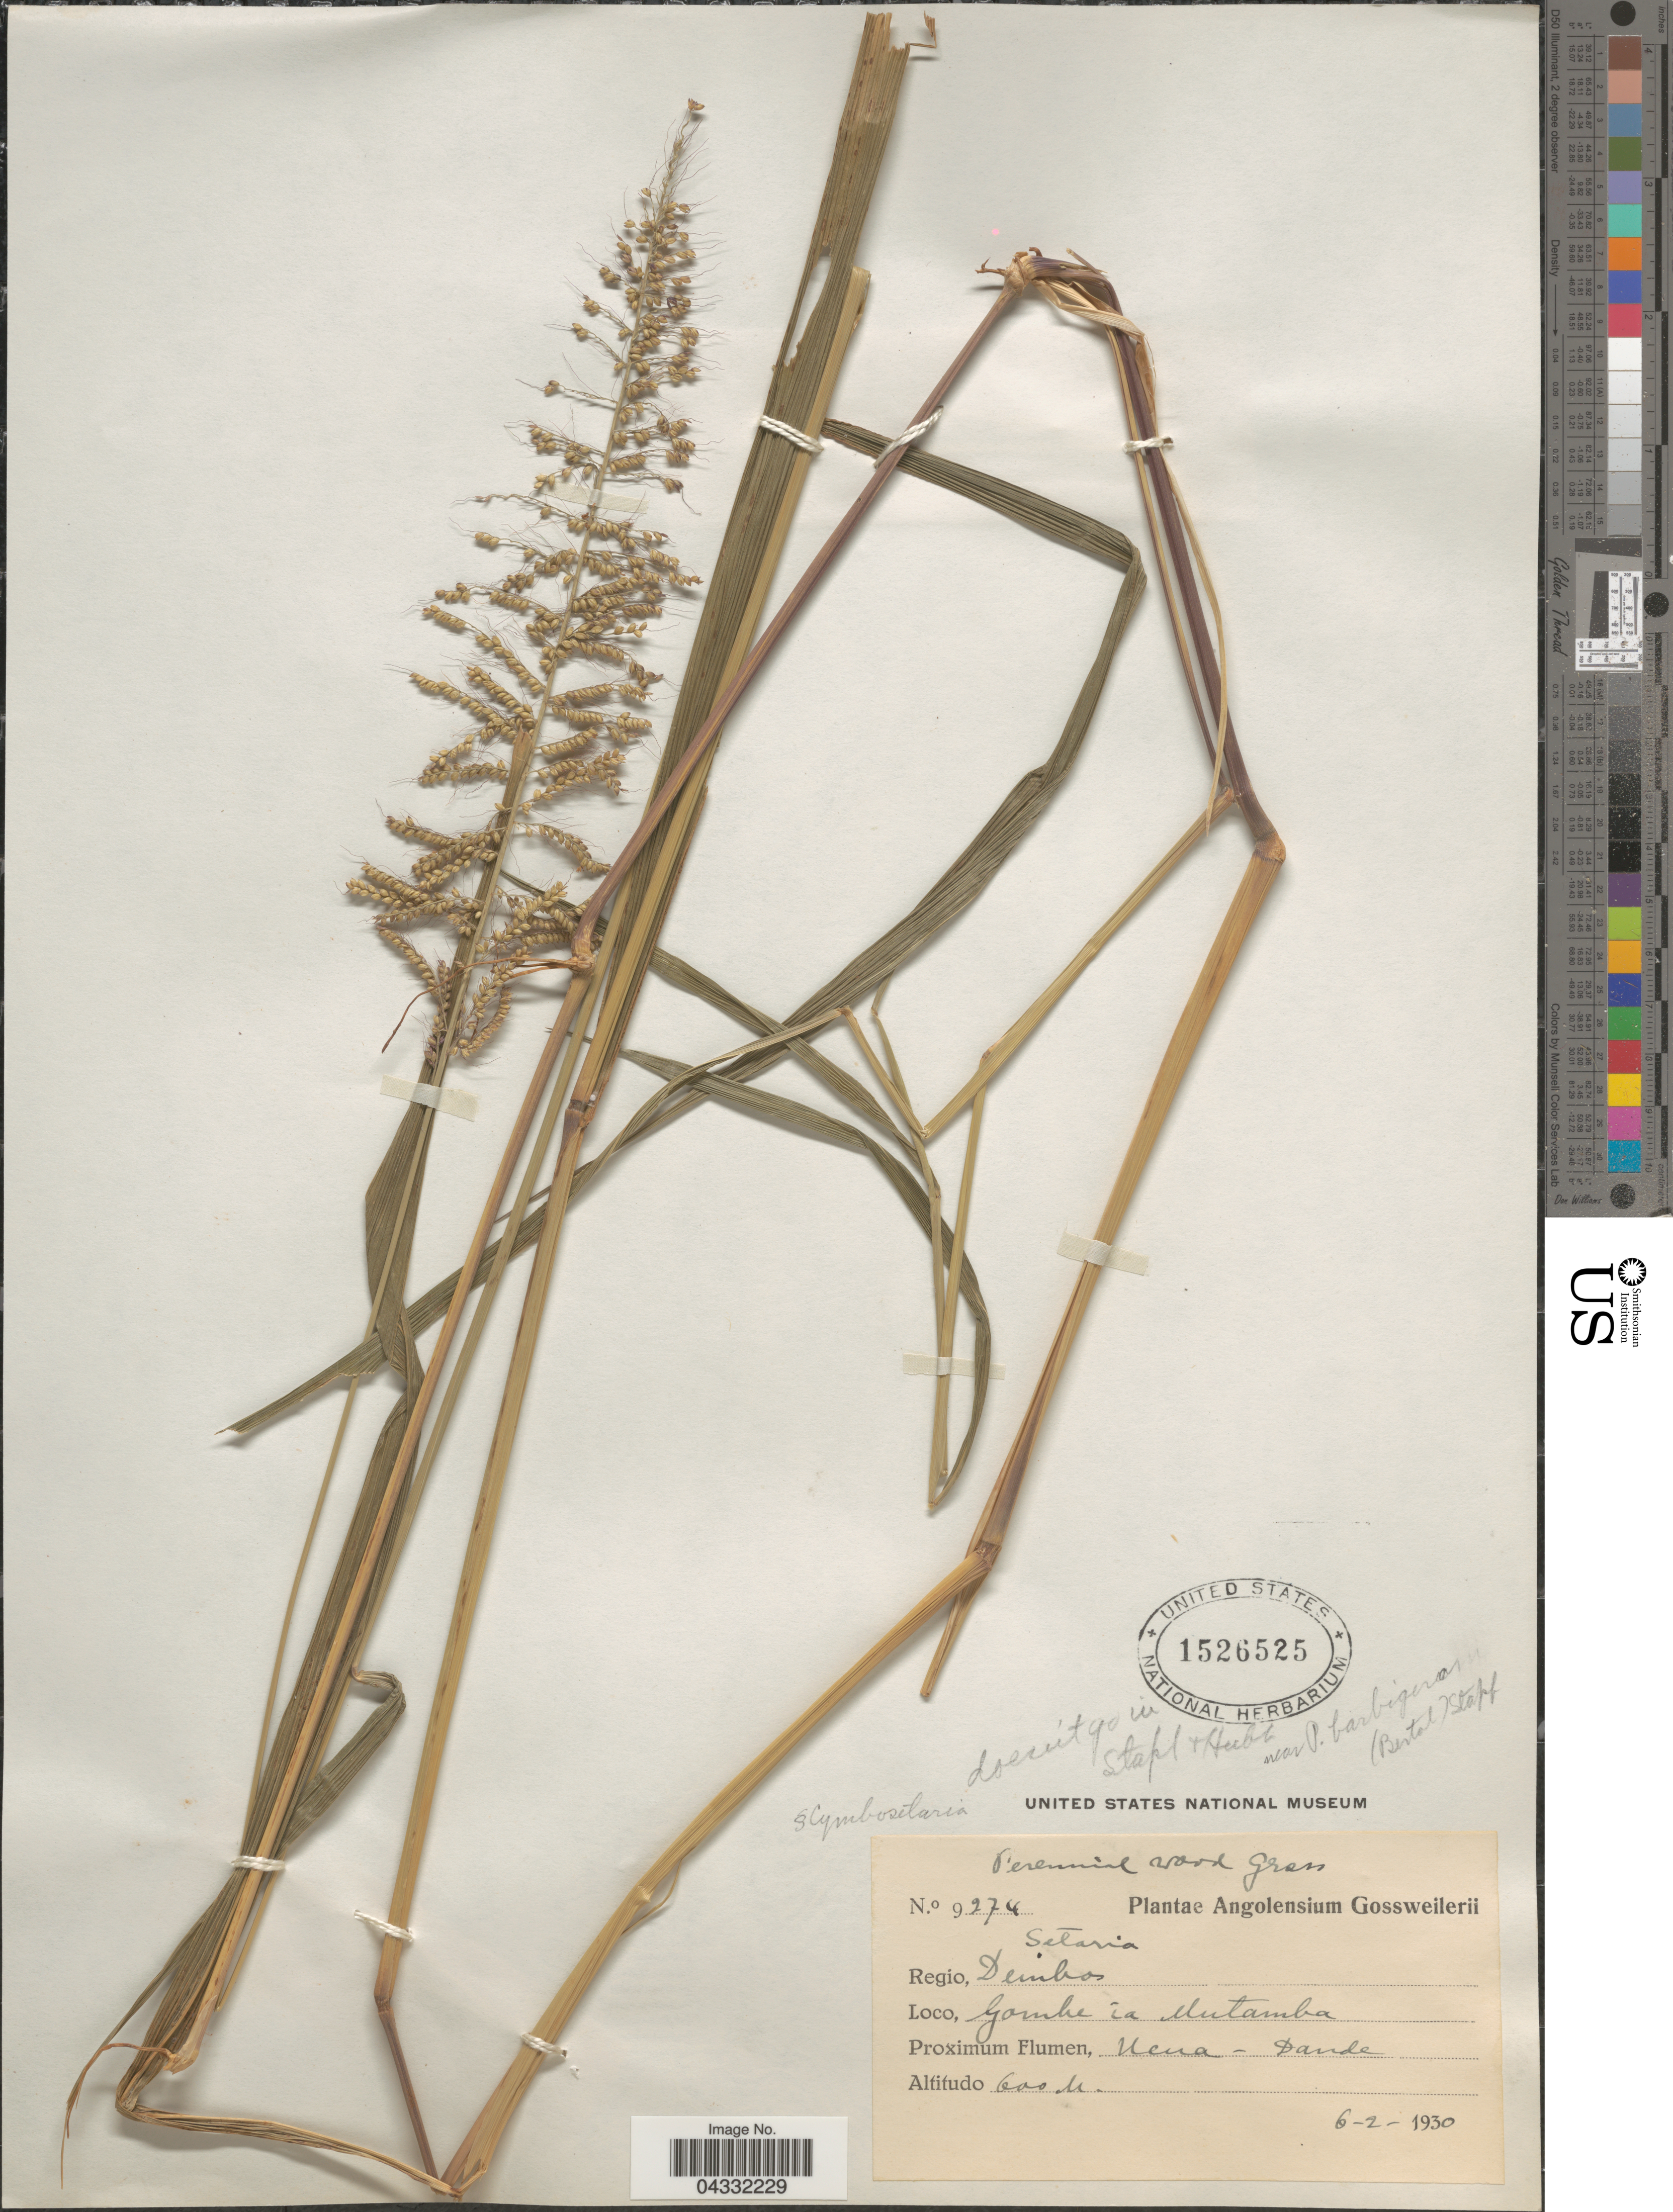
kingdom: Plantae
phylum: Tracheophyta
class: Liliopsida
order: Poales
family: Poaceae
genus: Setaria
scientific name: Setaria sp.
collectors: -. Gossweiler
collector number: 9274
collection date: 1930-02-06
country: Angola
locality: Regio, Dembos. Gambe in Mutamba. Proximum Flumen, Nena - Dande.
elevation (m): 600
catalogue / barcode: US 1526525